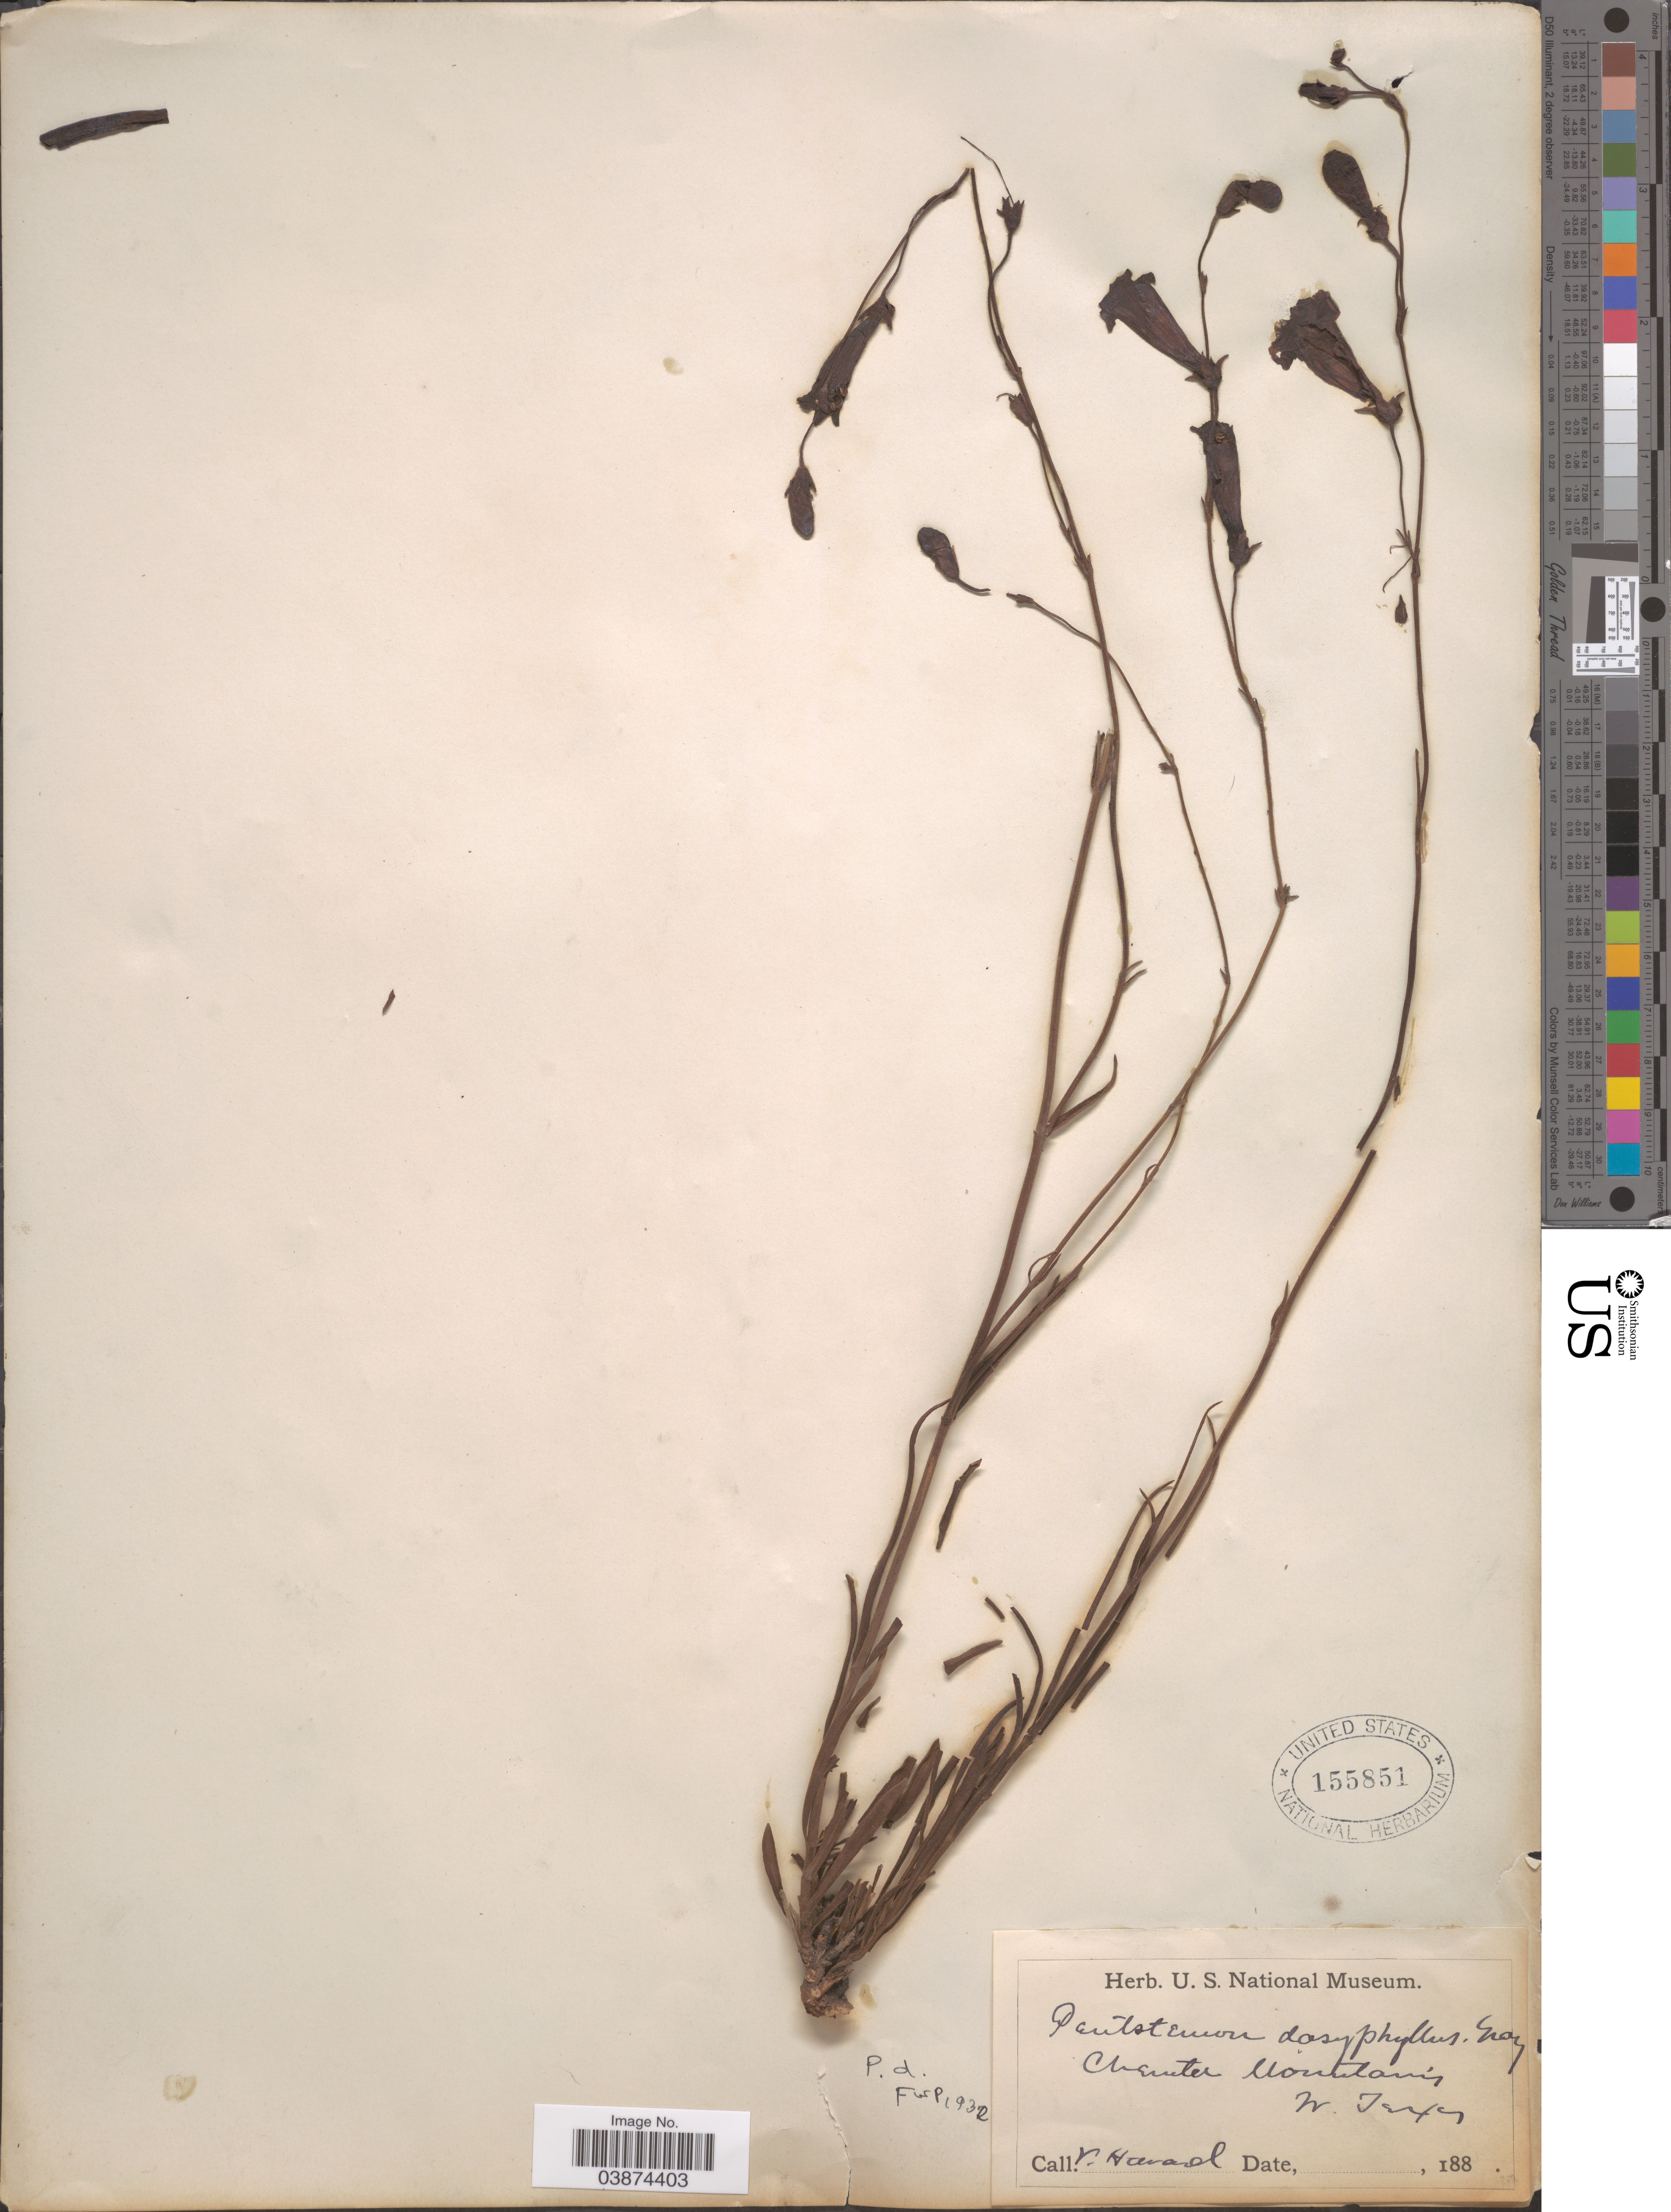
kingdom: Plantae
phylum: Tracheophyta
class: Magnoliopsida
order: Lamiales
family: Plantaginaceae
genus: Penstemon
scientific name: Penstemon dasyphyllus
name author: A. Gray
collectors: V. Havard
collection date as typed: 188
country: United States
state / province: Texas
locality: Chester Mountains. W. Texas.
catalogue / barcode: US 155851